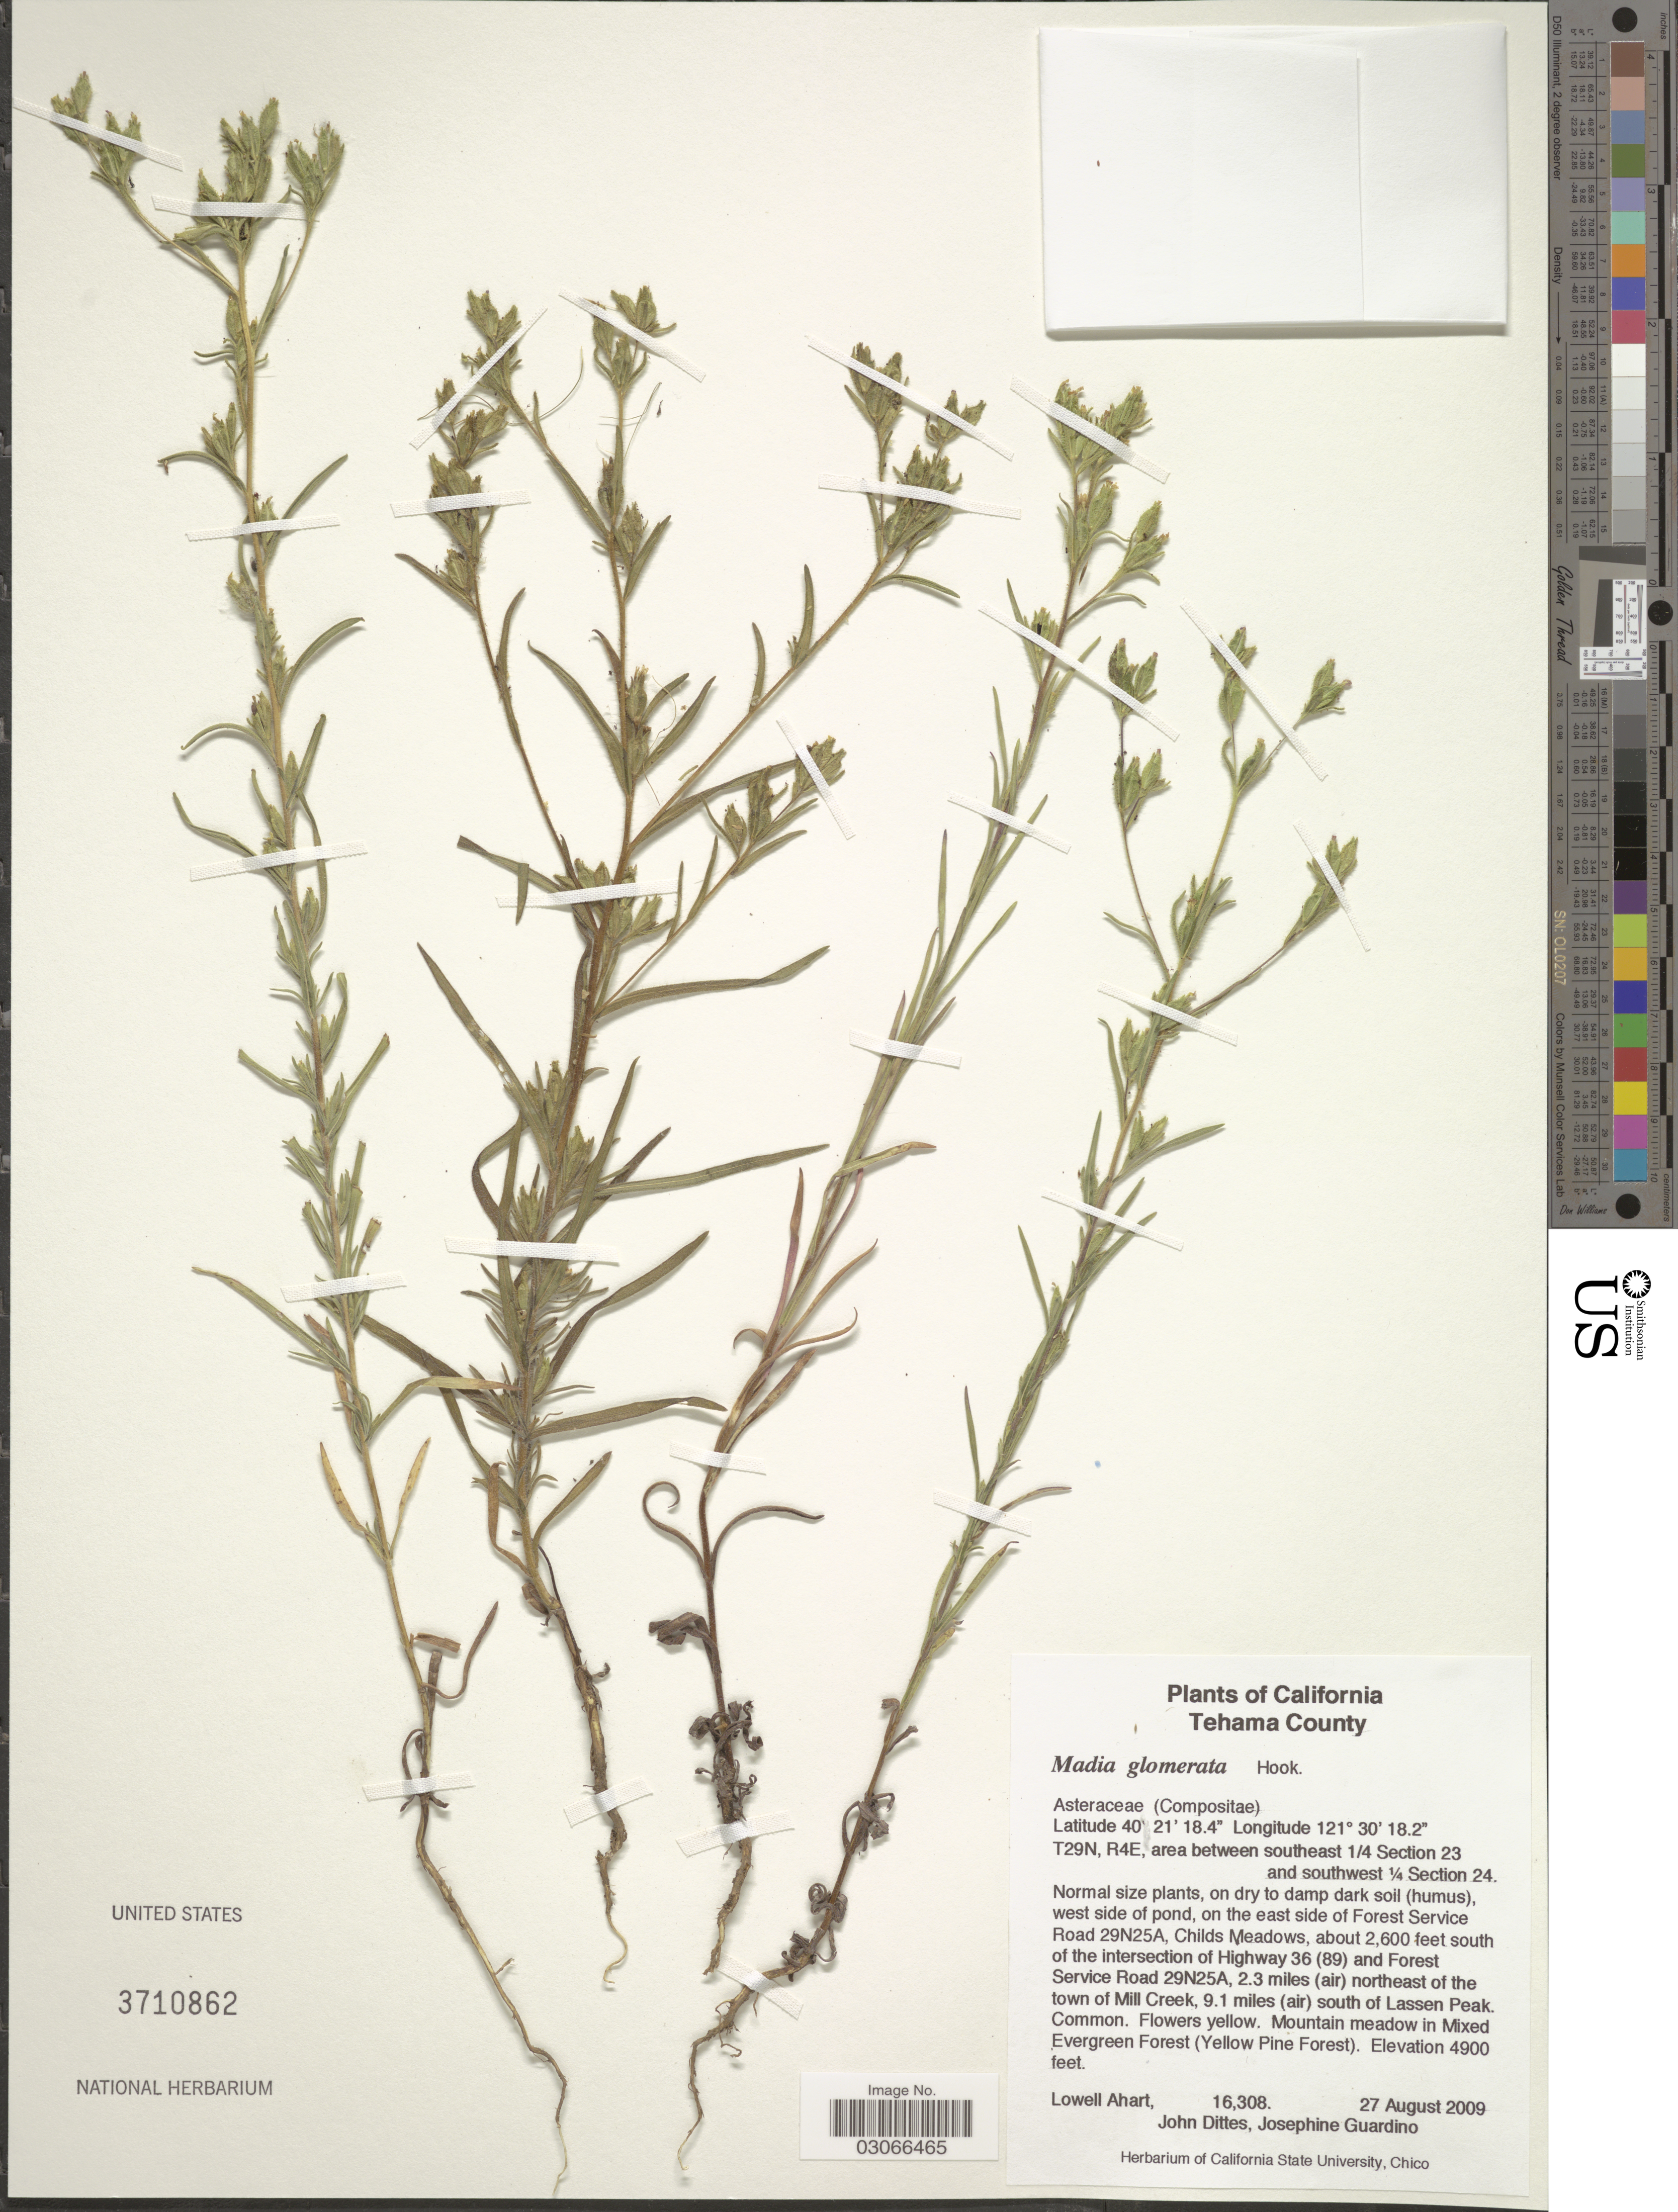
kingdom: Plantae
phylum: Tracheophyta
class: Magnoliopsida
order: Asterales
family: Asteraceae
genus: Madia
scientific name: Madia glomerata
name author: Hook.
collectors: L. Ahart, J. Dittes & J. Guardino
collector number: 16308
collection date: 2009-08-27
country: United States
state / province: California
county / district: Tehama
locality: Tehama County. T29N, R4E, area between southeast ¼ Section 23 and southwest ¼ Section 24, west side of pond, on the east side of Forest Service Road 29N25A, Childs Meadows, about 2600 feet south of the intersection of Highway 36 (89) and Forest Service Road 29N25A, 2.3 miles (air) northeast of the town of Mill Creek, 9.1 miles (air) south of Lassen Peak.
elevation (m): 1494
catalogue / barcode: US 3710862